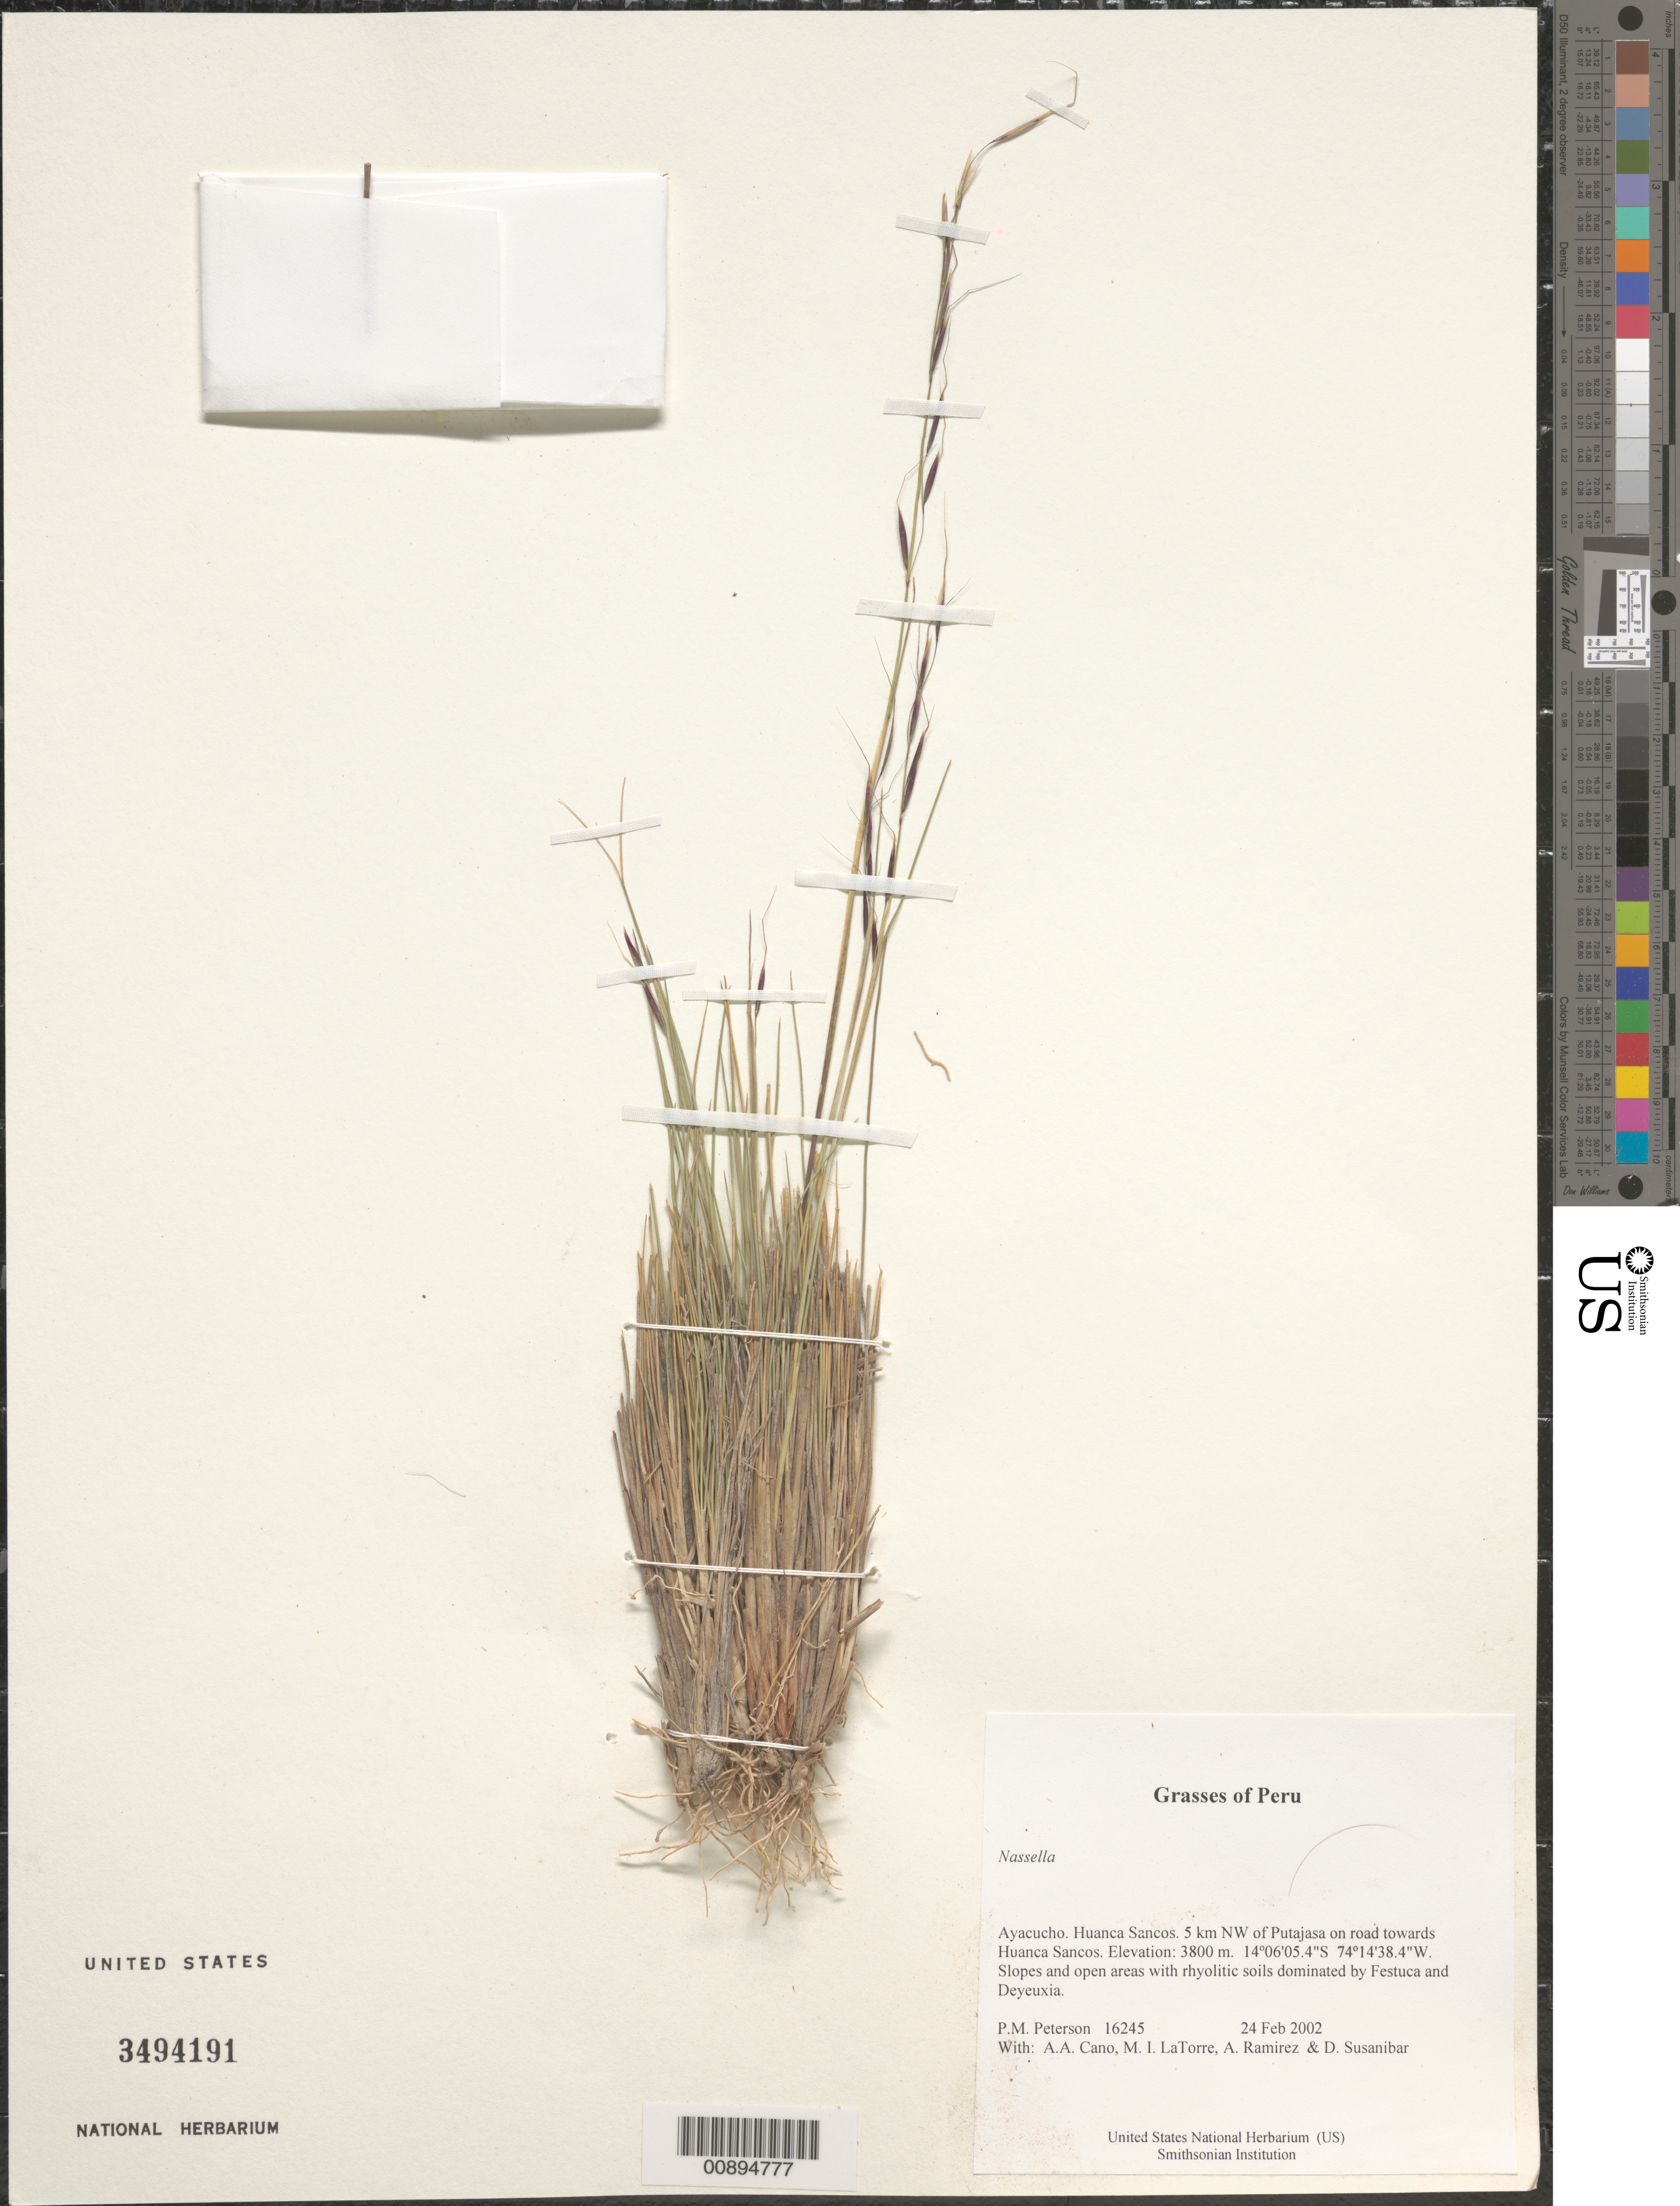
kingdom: Plantae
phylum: Tracheophyta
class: Liliopsida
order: Poales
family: Poaceae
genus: Nassella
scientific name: Nassella sp.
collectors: P. M. Peterson, A. Cano, M. I. La Torre, A. Ramírez & D. Susanibar Cruz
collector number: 16245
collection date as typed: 24 Feb 2002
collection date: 2002-02-24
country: Peru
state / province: Ayacucho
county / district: Huanca Sancos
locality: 5 km NW of Putajasa on road towards Huanca Sancos.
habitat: Slopes and open areas with rhyolitic soils dominated by ~Festuca and Deyeuxia~.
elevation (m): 3800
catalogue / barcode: US 3494191